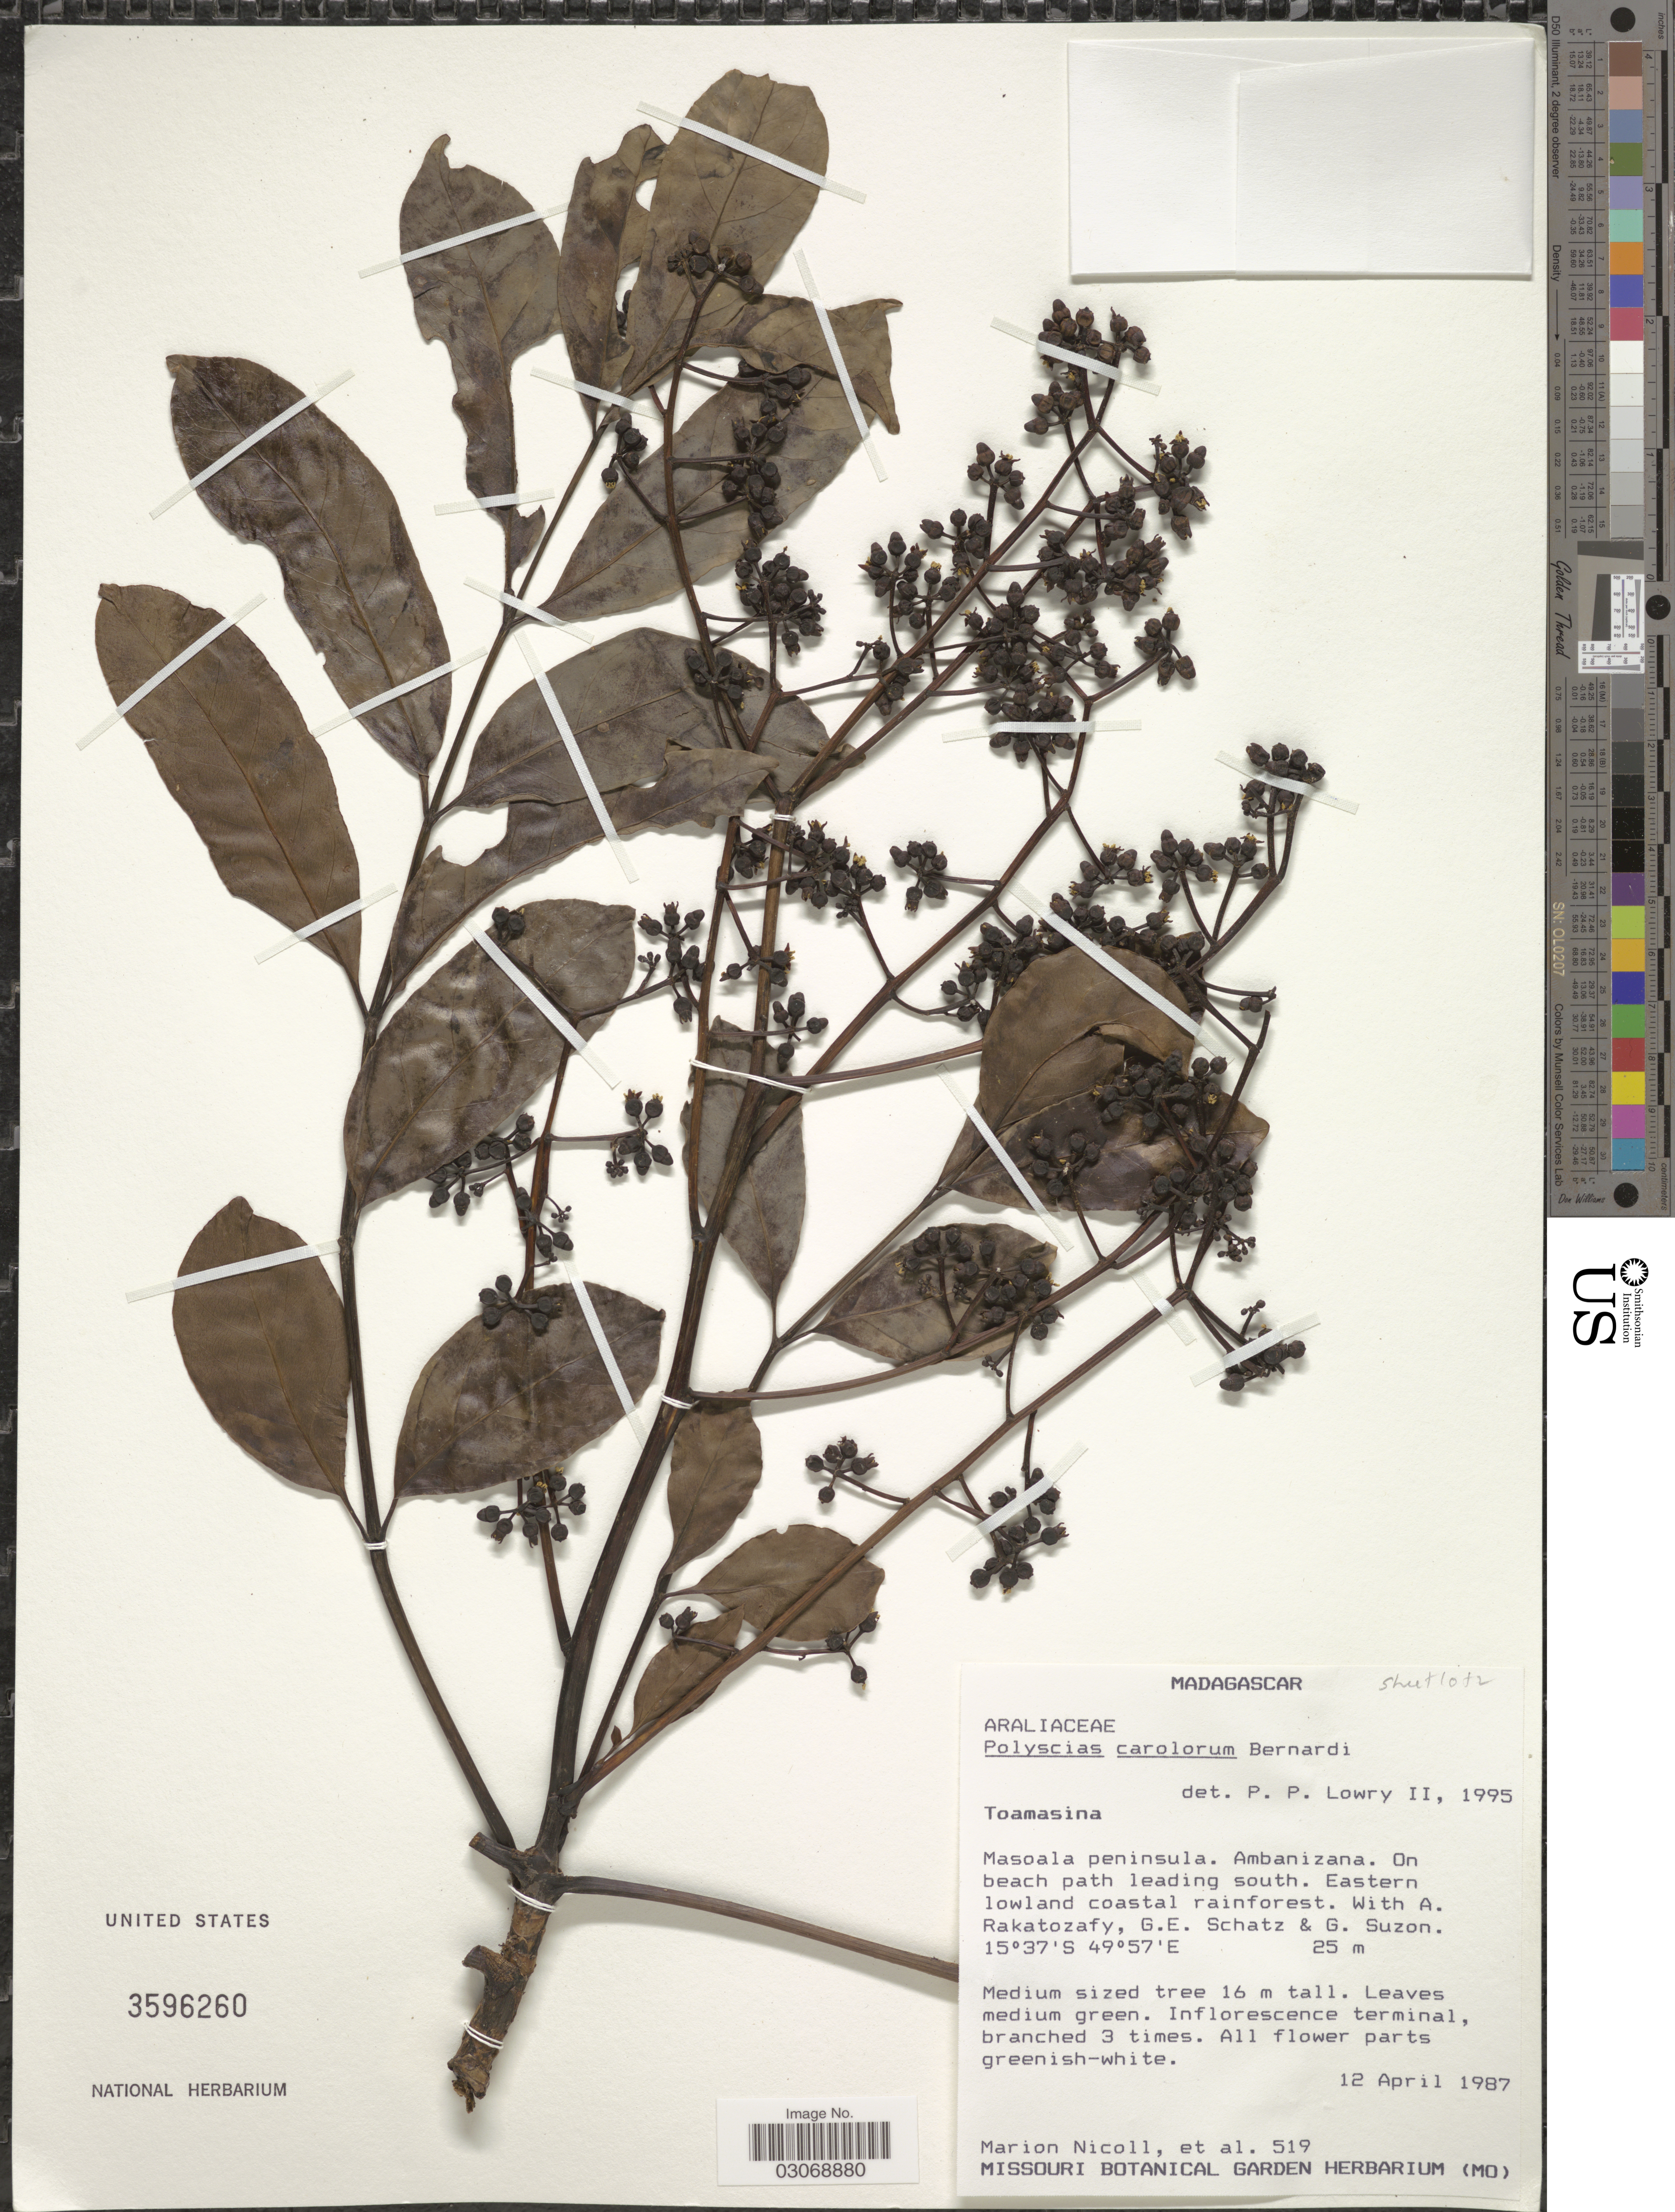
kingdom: Plantae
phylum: Tracheophyta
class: Magnoliopsida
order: Apiales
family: Araliaceae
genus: Polyscias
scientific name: Polyscias carolorum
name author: Bernardi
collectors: M. F. Nicoll, A. Rakatozafy, G. Schatz & G. Suzon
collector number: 519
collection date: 1987-04-12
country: Madagascar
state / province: Analanjirofo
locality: Masoala peninsula. Ambanizana. On beach path leading south. Eastern lowland coastal rainforest.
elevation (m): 25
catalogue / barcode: US 3596260